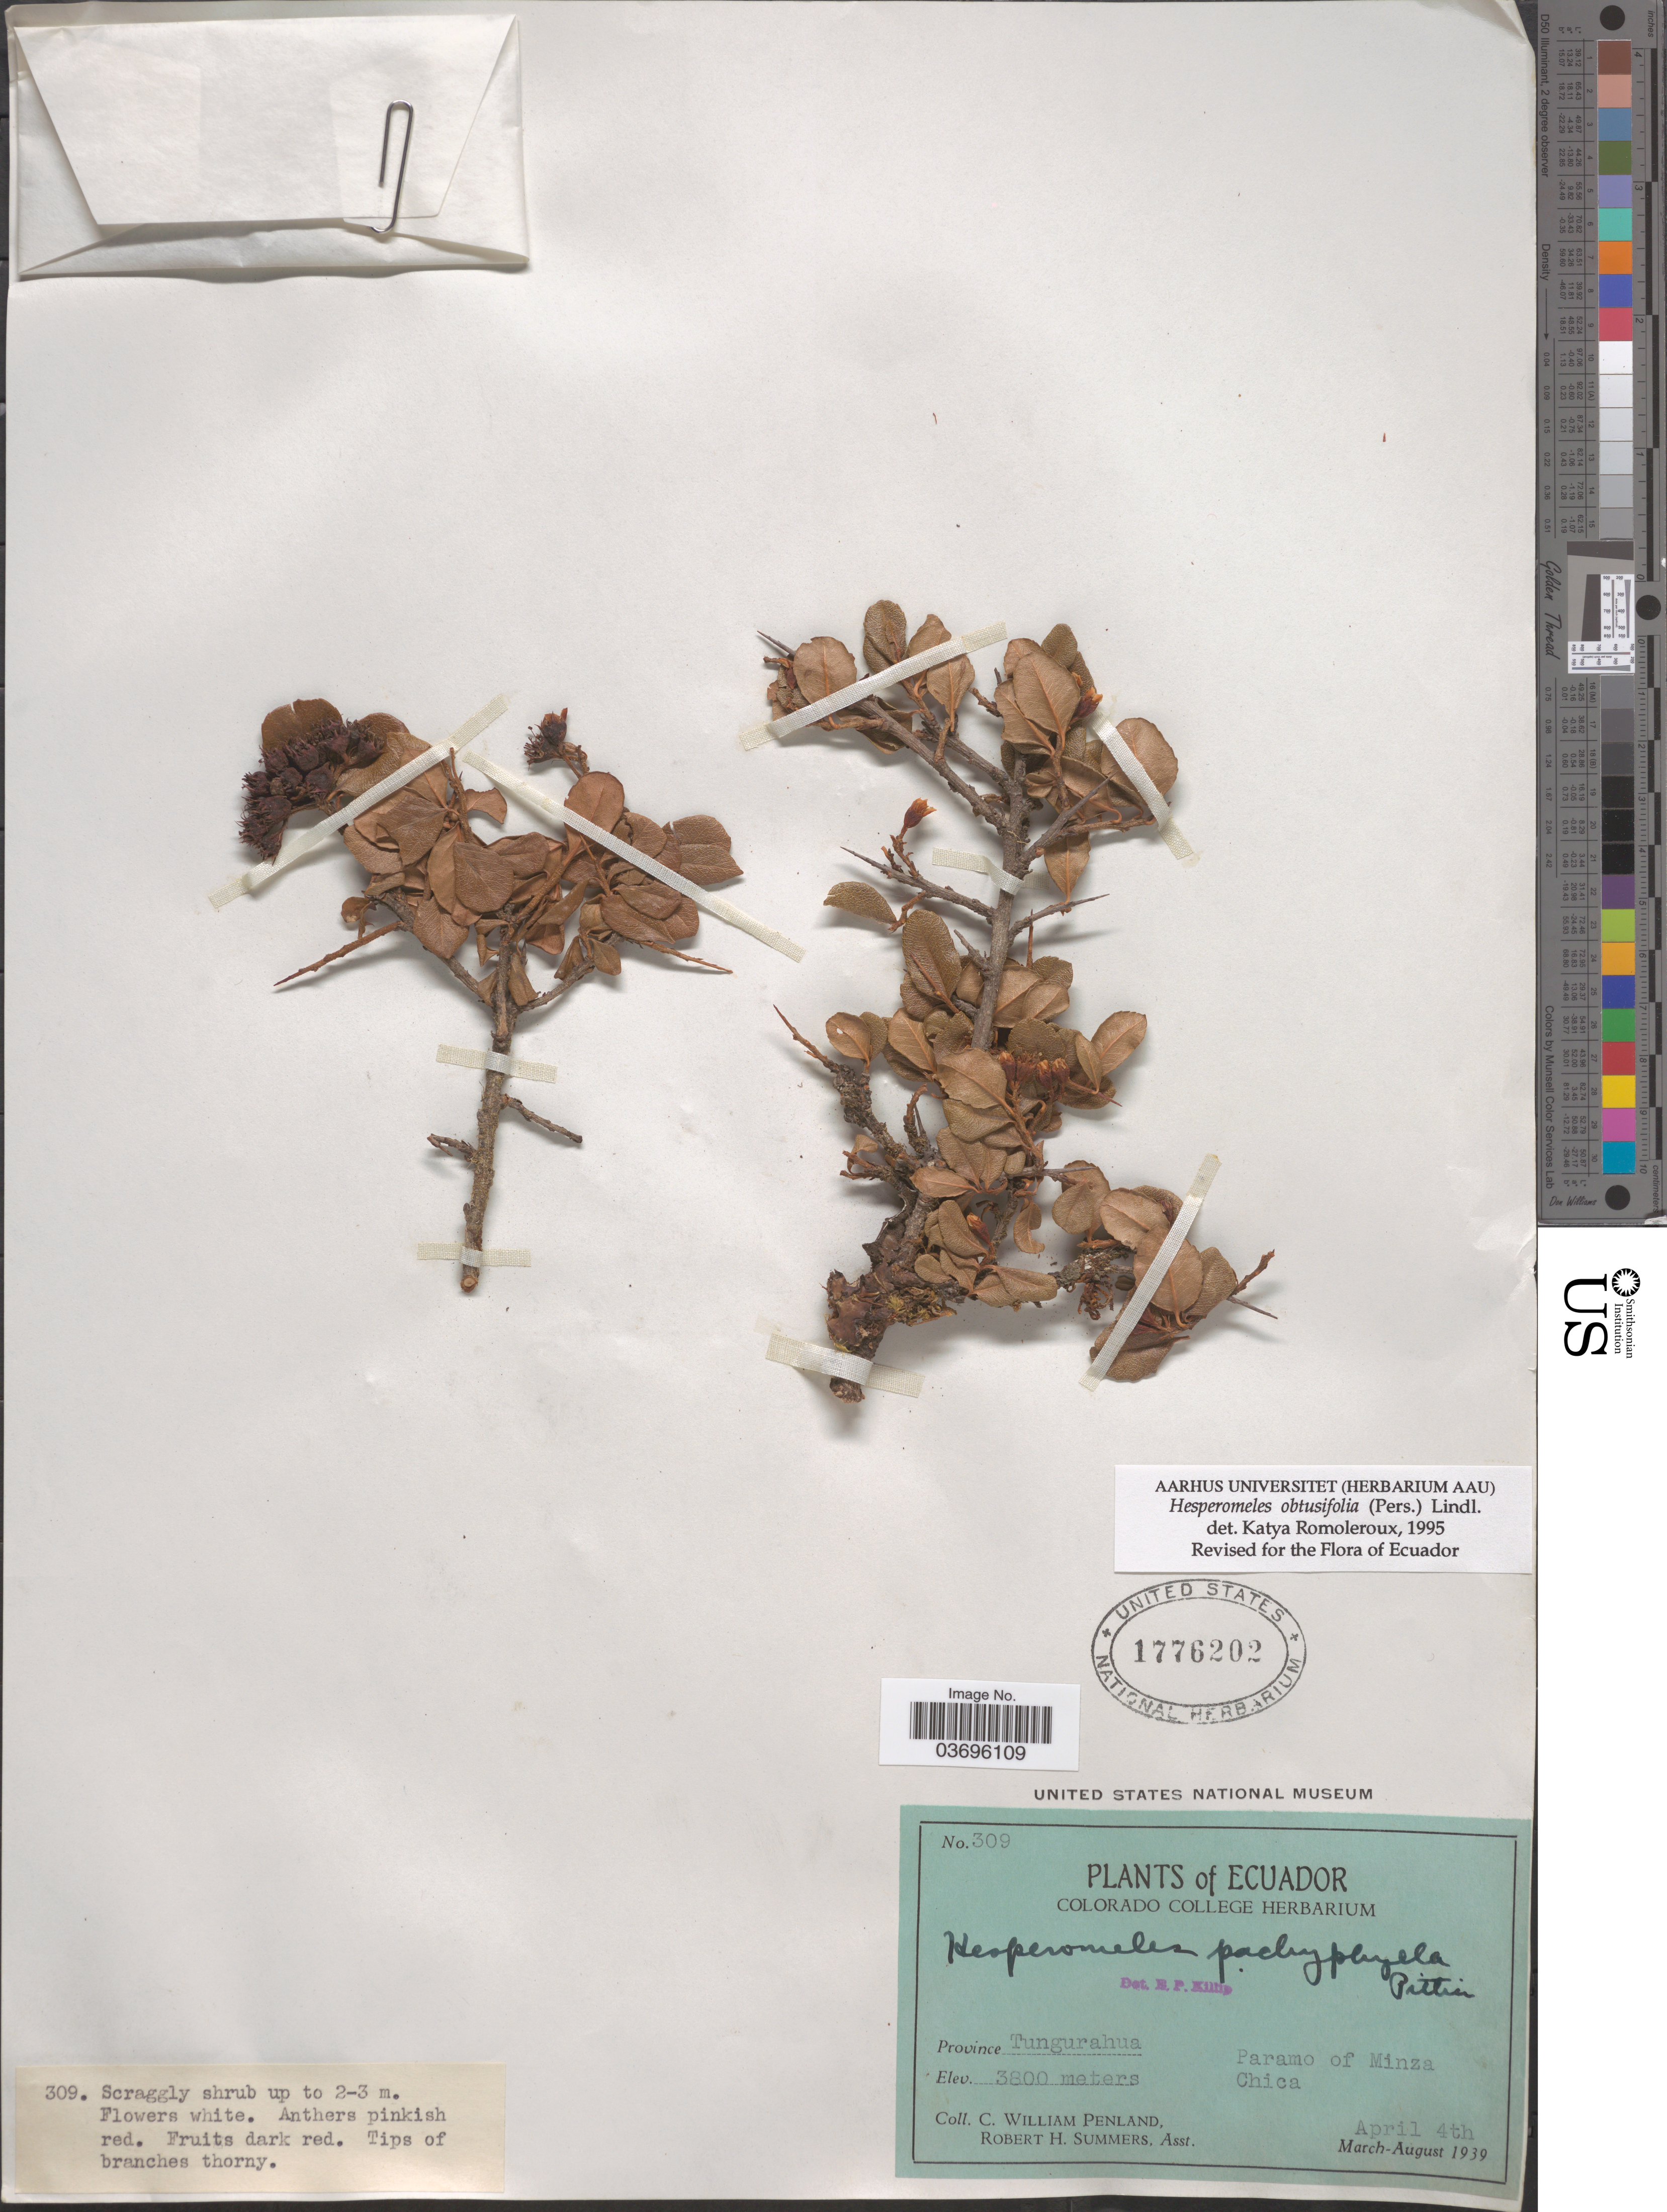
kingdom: Plantae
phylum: Tracheophyta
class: Magnoliopsida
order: Rosales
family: Rosaceae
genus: Hesperomeles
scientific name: Hesperomeles obtusifolia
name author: (Pers.) Lindl.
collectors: C. W. Penland & R. Summers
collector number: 309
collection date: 1939-04-04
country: Ecuador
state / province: Tungurahua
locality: Paramo of Minza Chica.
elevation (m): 3800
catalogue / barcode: US 1776202